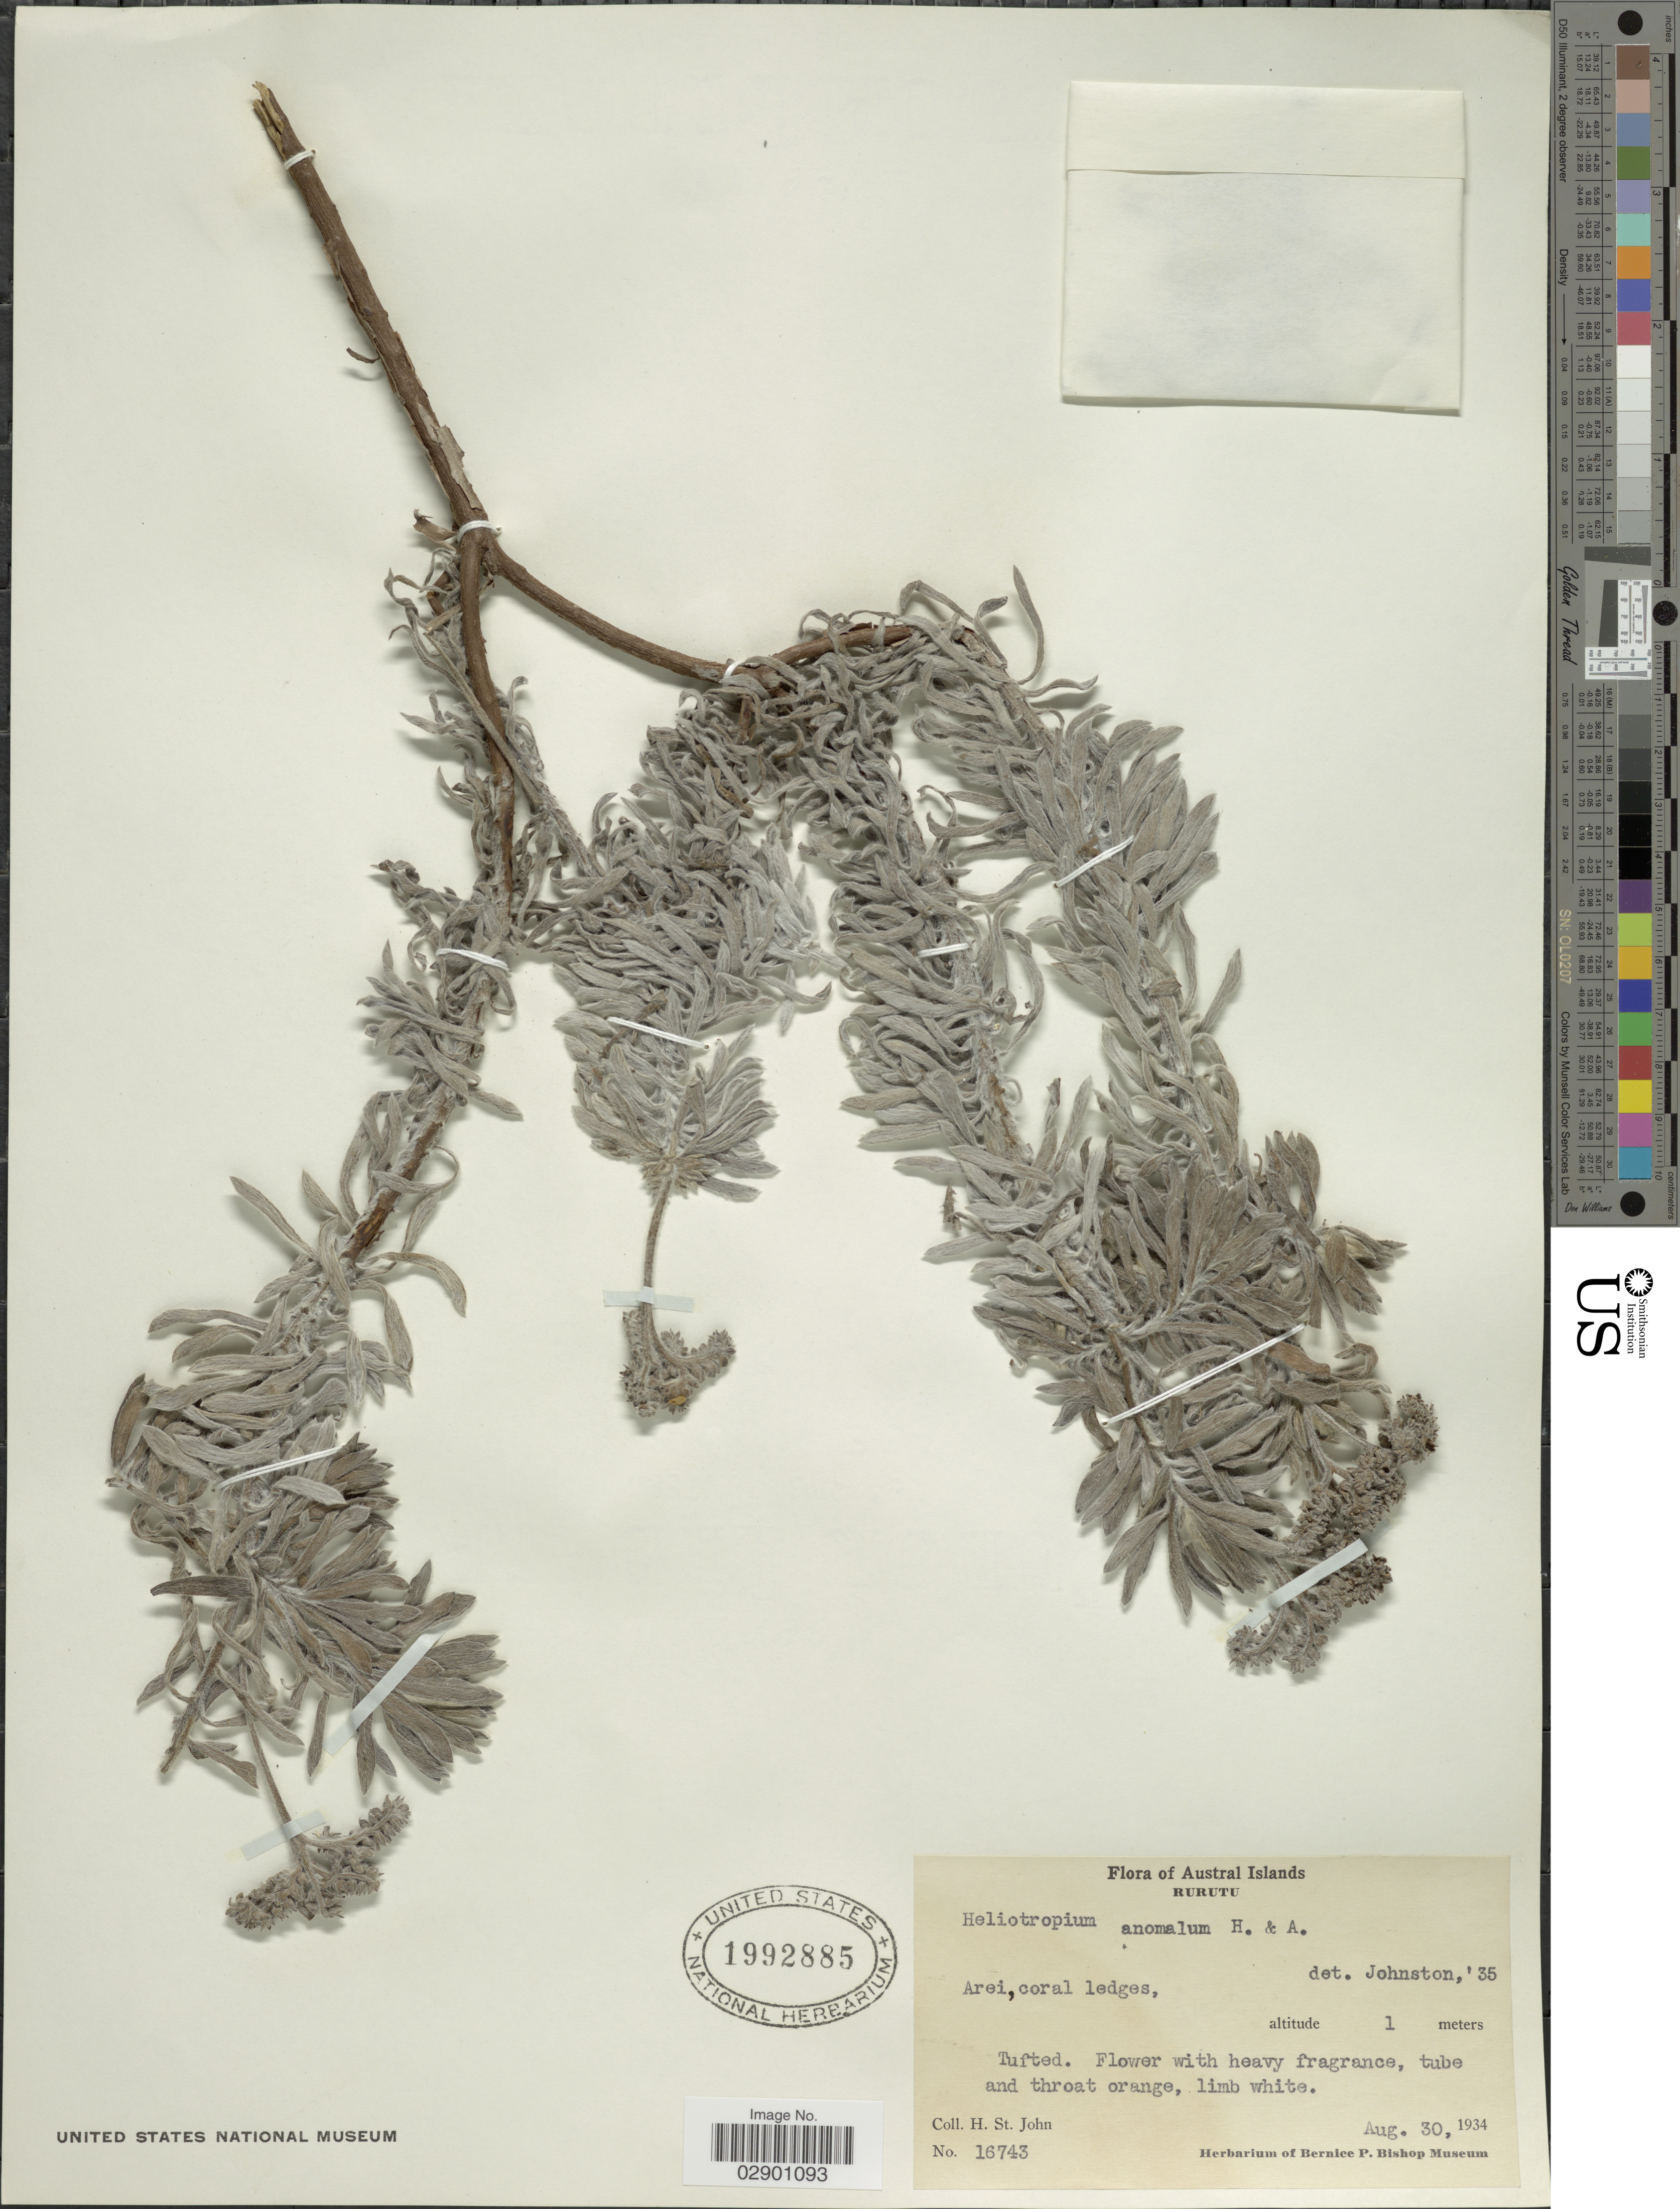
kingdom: Plantae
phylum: Tracheophyta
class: Magnoliopsida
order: Boraginales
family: Heliotropiaceae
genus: Heliotropium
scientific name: Heliotropium anomalum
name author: Hook. & Arn.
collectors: H. St. John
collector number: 16743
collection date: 1934-08-30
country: French Polynesia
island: Rurutu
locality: Austral Islands. Rurutu. Arei, coral ledges.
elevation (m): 1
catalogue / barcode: US 1992885